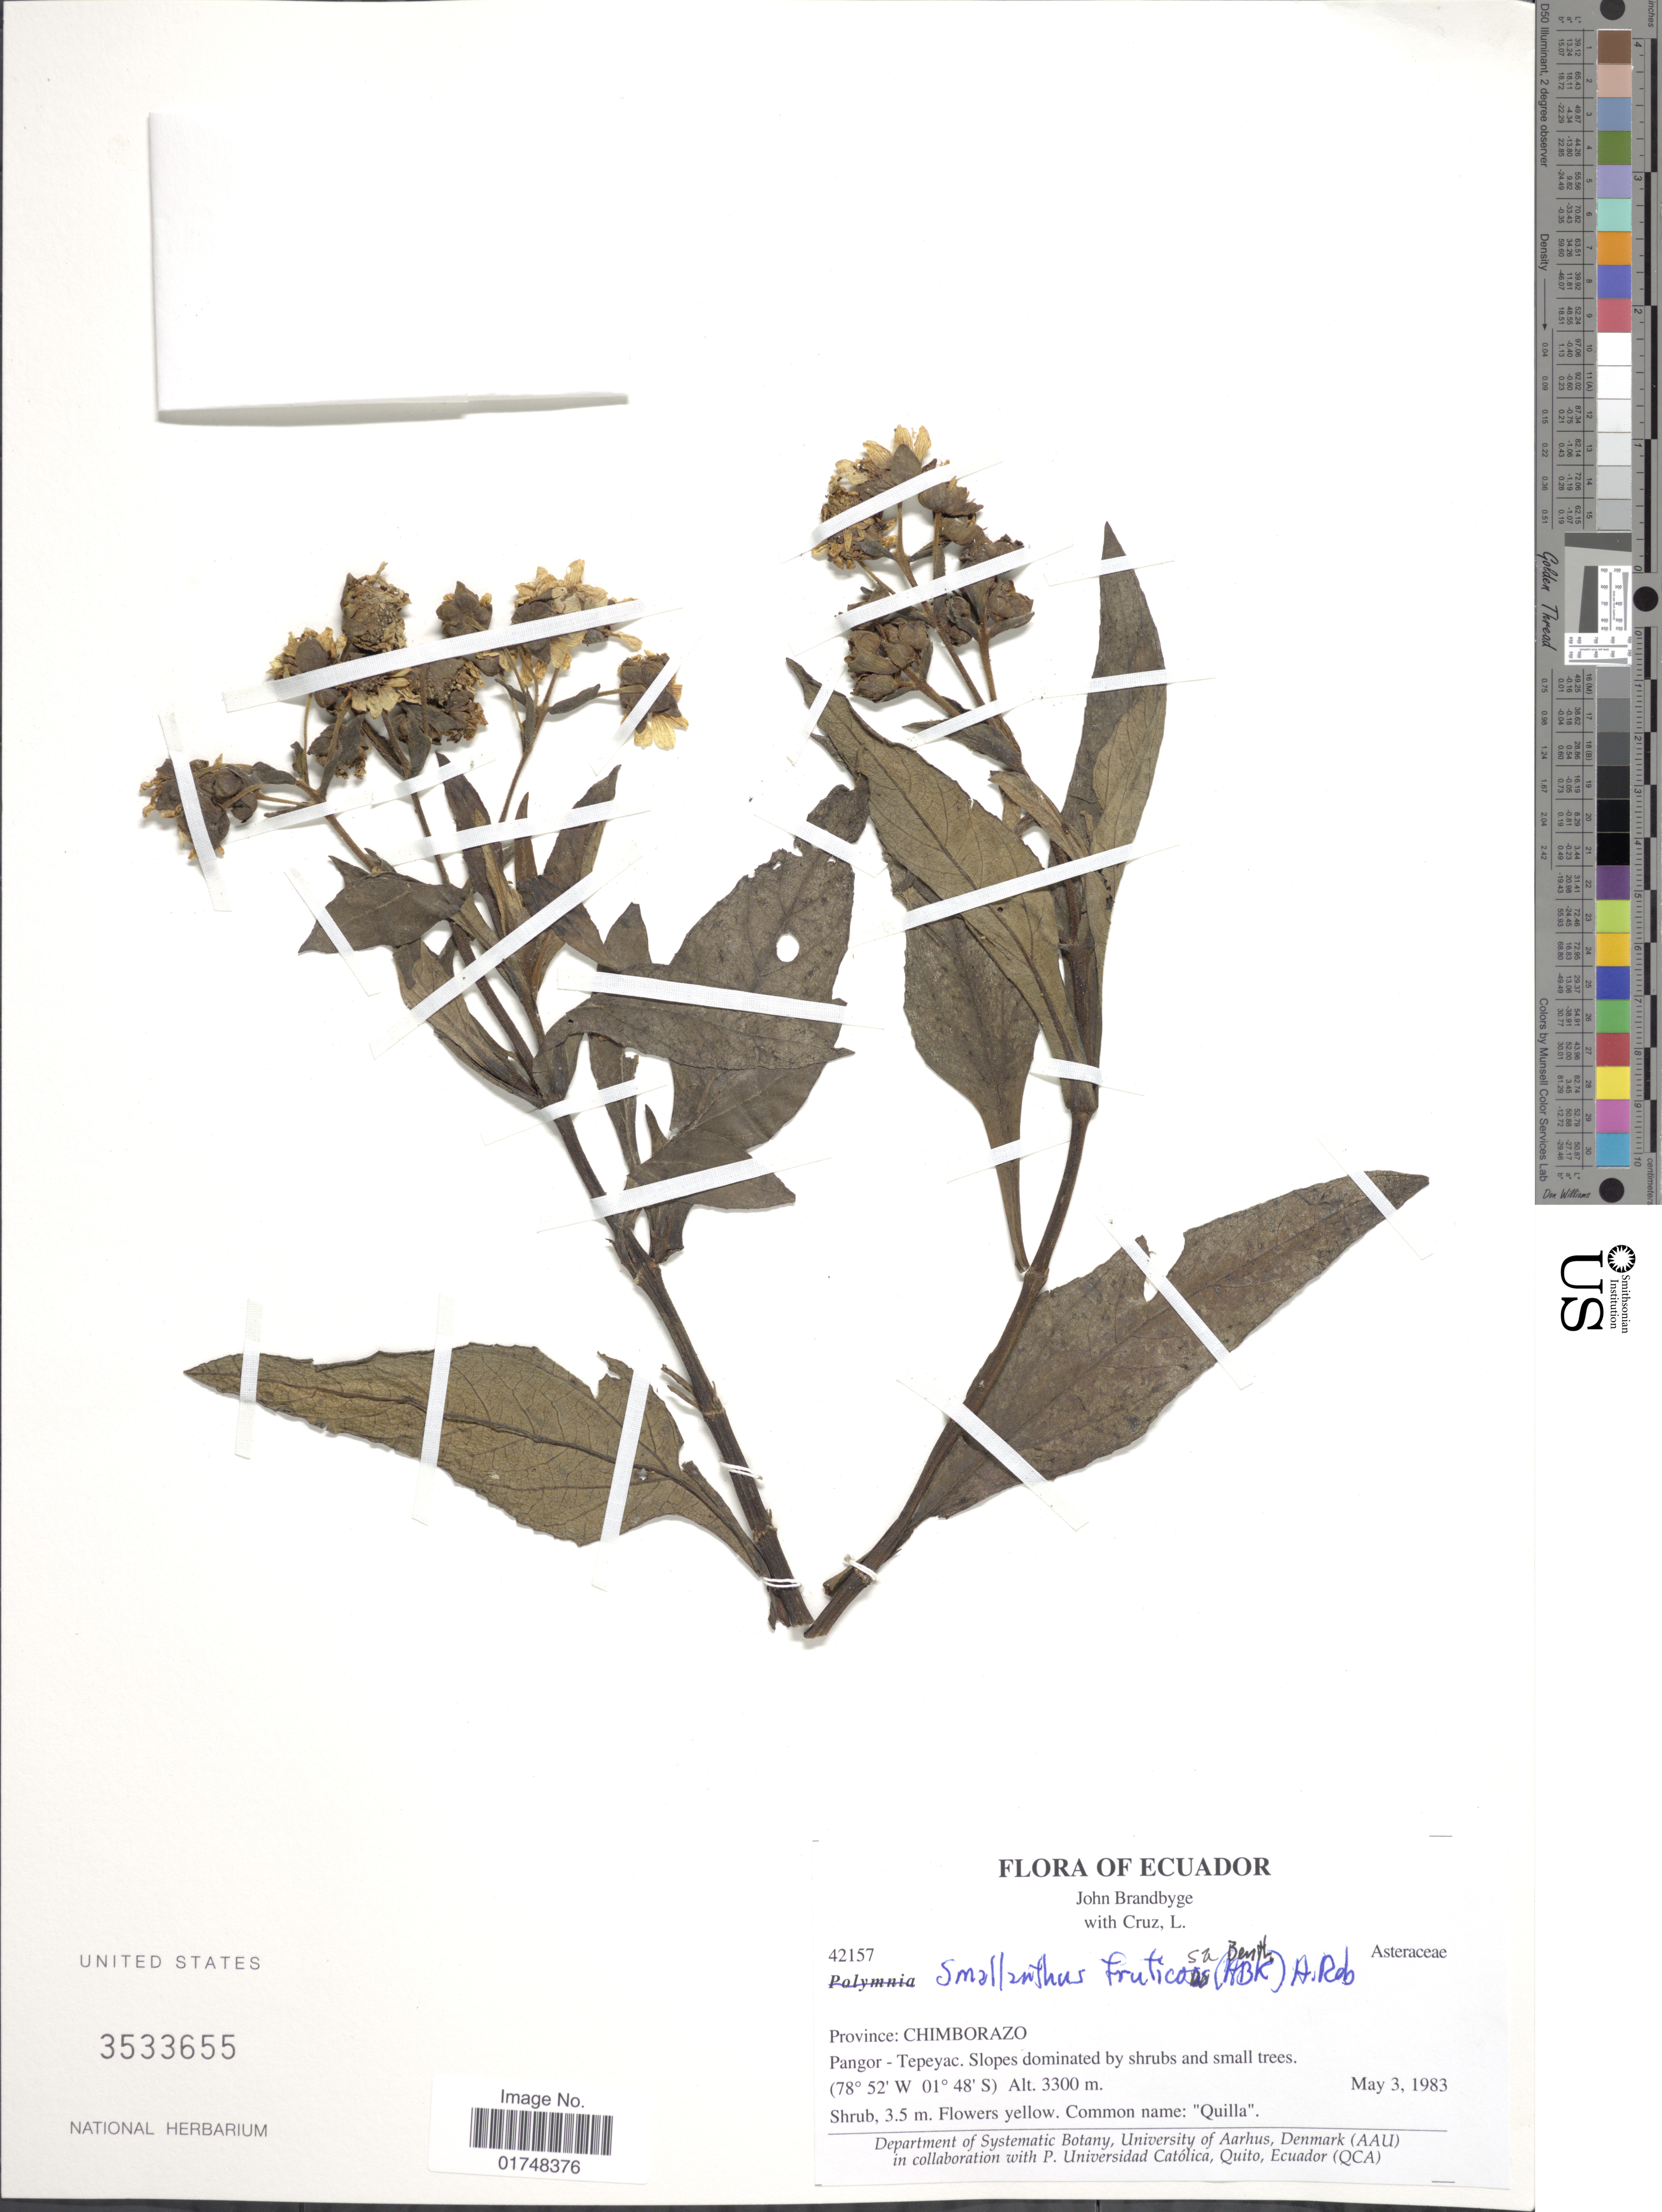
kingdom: Plantae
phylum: Tracheophyta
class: Magnoliopsida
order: Asterales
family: Asteraceae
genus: Smallanthus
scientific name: Smallanthus fruticosus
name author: (Benth.) H. Rob.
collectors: J. Brandbyge & L. Cruz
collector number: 42157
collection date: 1983-05-03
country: Ecuador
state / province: Chimborazo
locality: Pangor-Tepeyac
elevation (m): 3300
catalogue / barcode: US 3533655